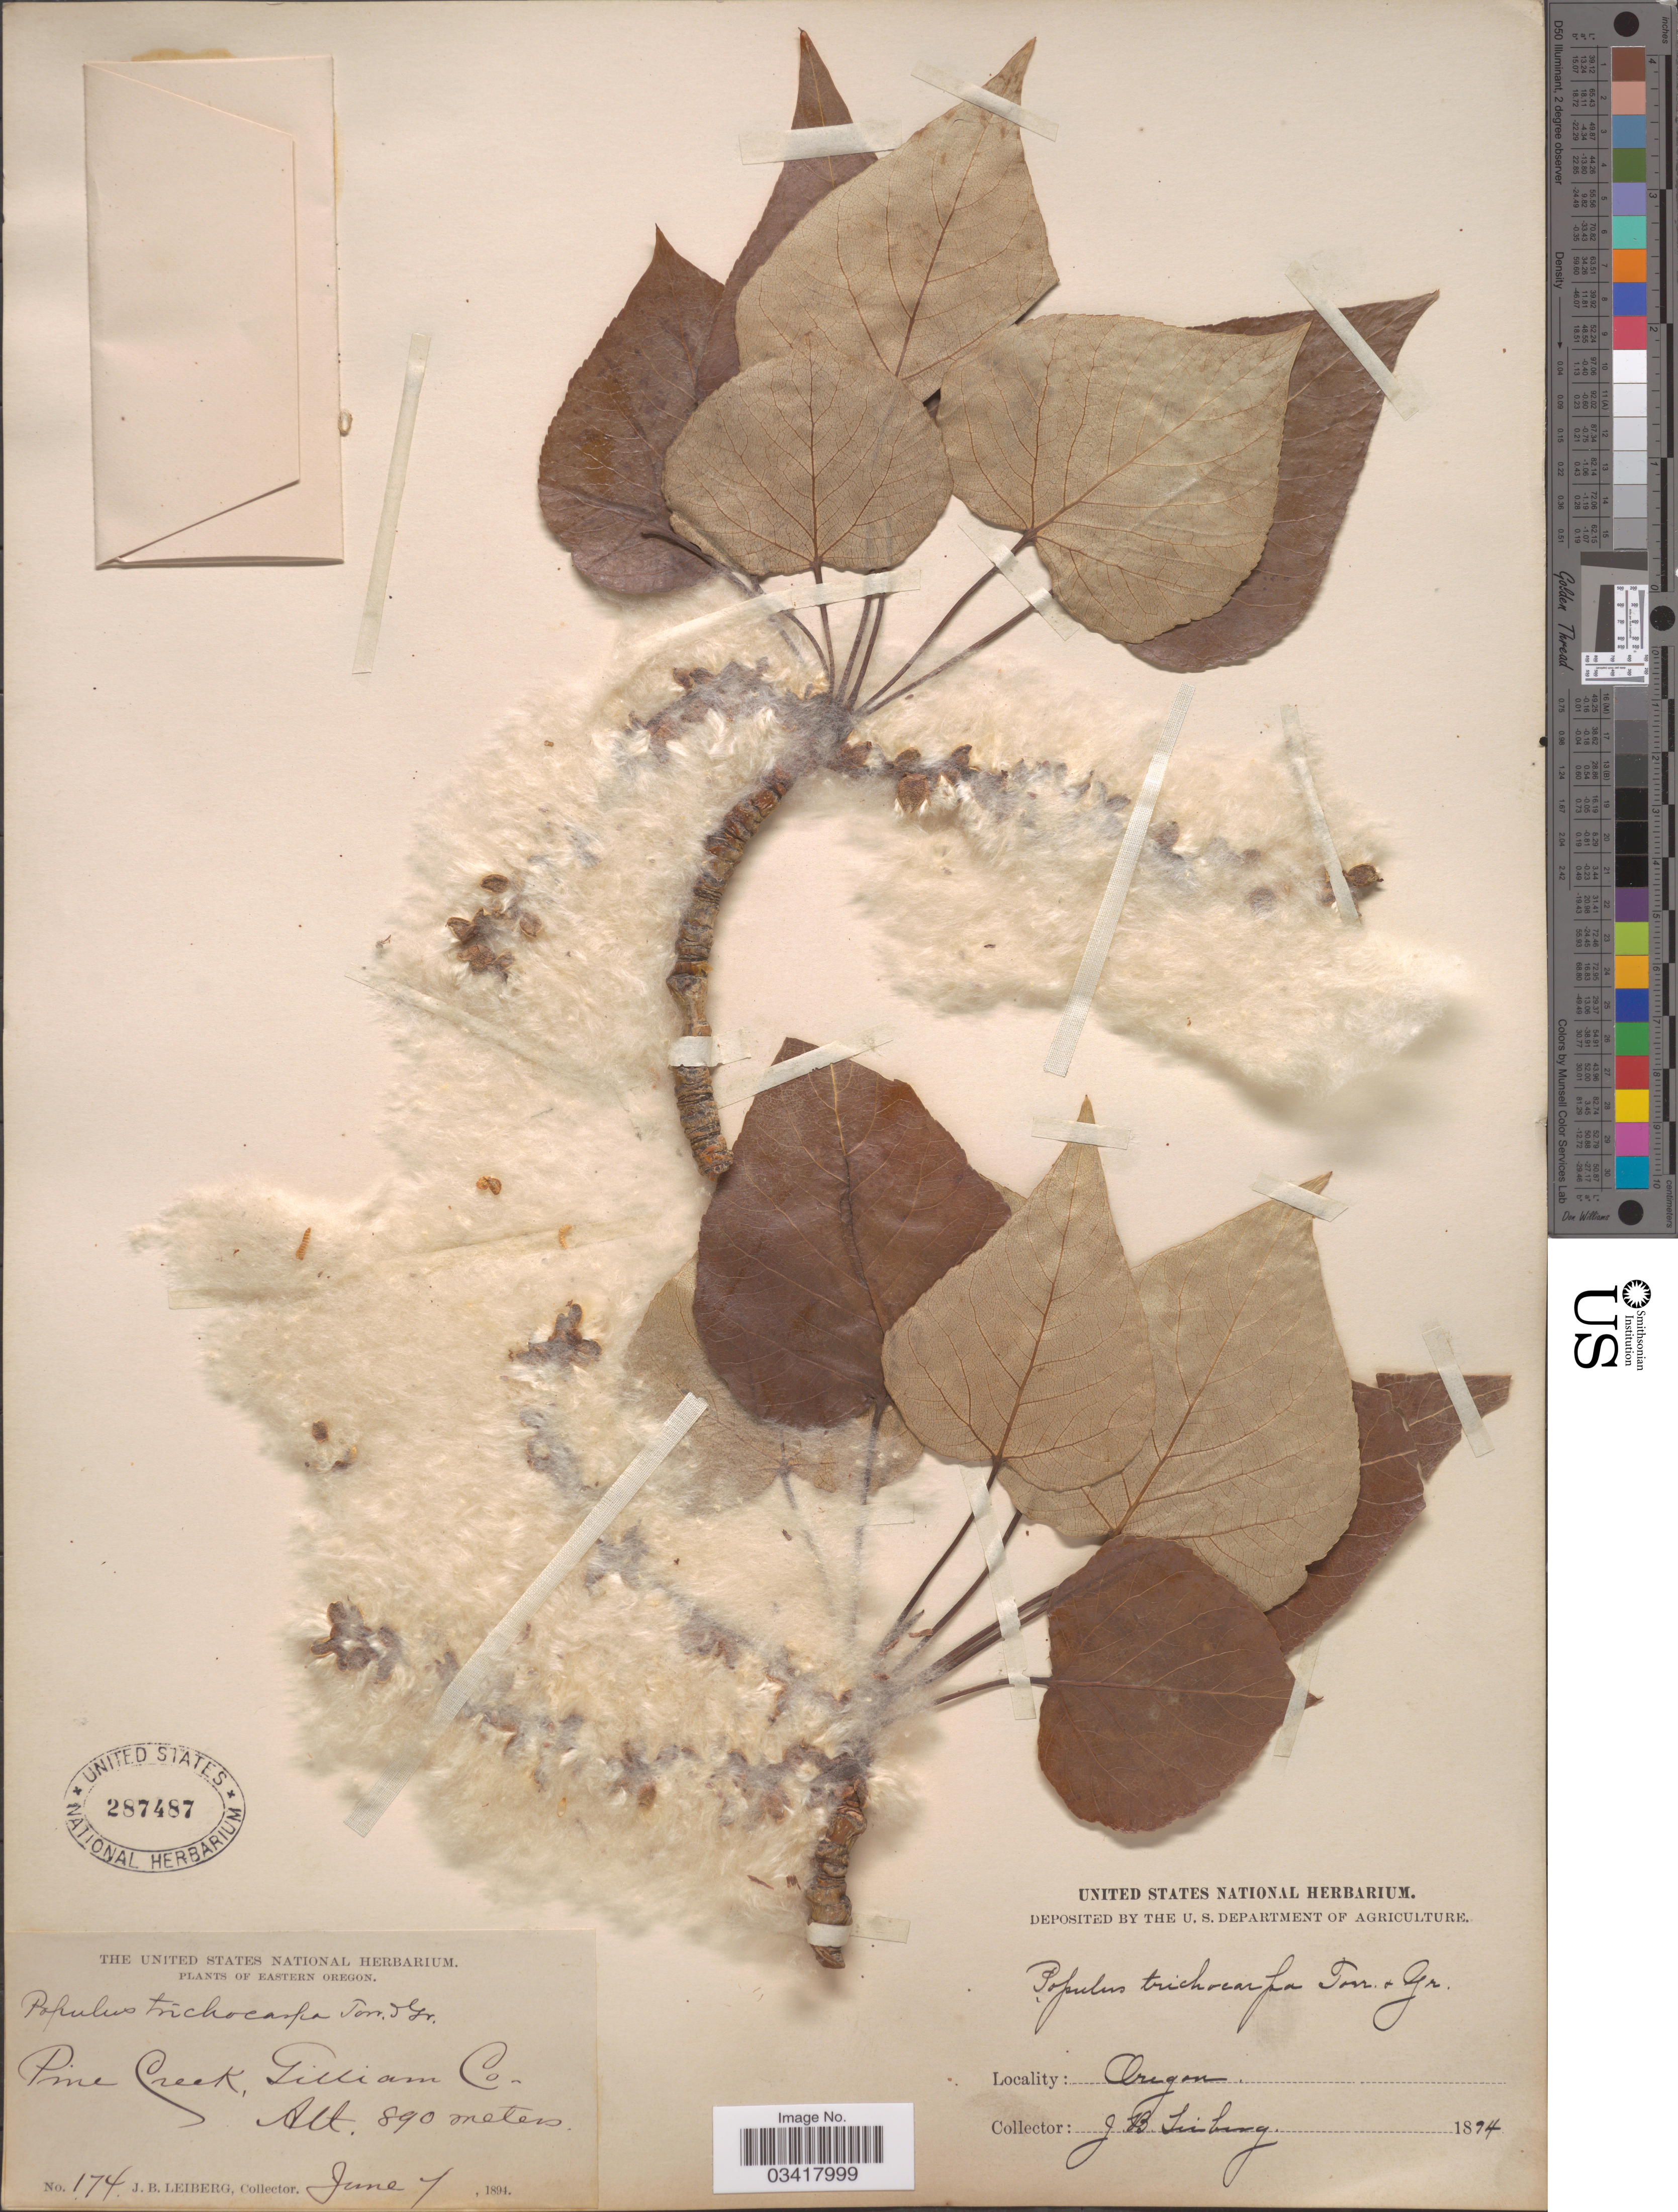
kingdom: Plantae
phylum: Tracheophyta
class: Magnoliopsida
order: Malpighiales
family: Salicaceae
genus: Populus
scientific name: Populus trichocarpa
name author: Torr. & A. Gray ex W. Hook.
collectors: J. B. Leiberg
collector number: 174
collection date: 1894-06-07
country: United States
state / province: Oregon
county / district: Wheeler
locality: Eastern Oregon. Pine Creek, Gilliam Co.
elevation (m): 890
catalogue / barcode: US 287487